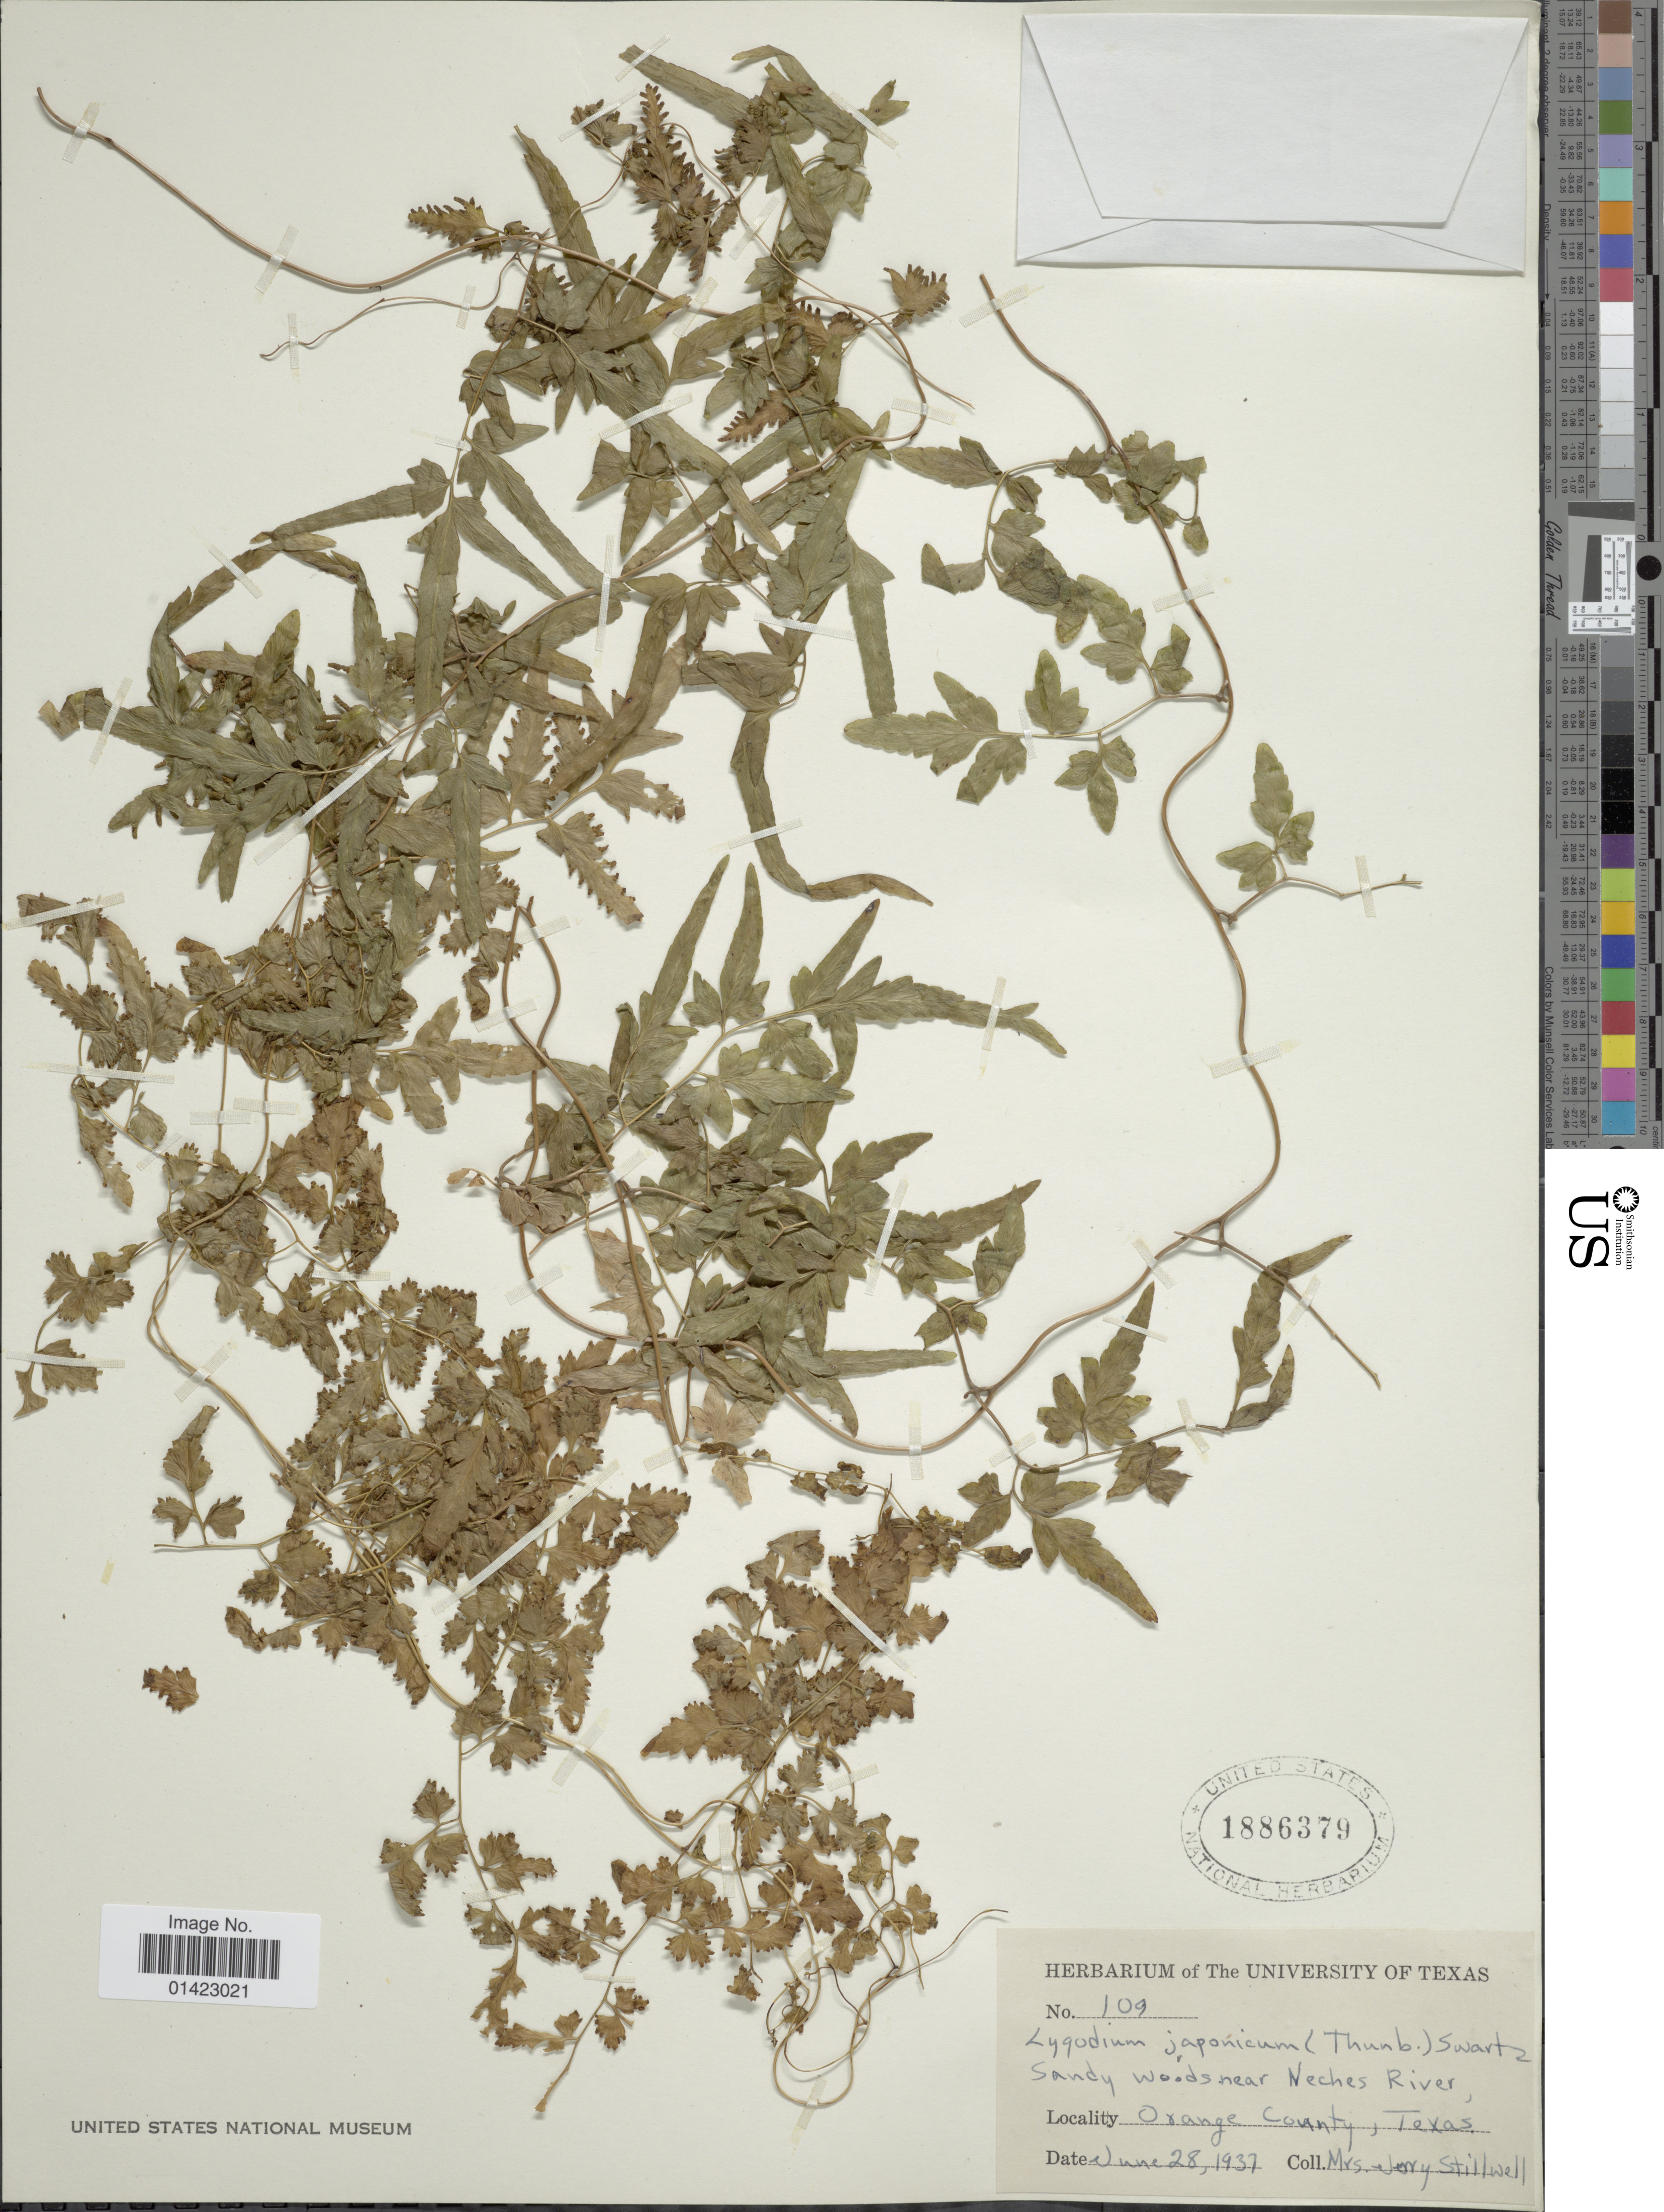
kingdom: Plantae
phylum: Tracheophyta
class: Polypodiopsida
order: Schizaeales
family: Lygodiaceae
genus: Lygodium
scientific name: Lygodium japonicum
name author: (Thunb.) Sw.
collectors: J. Stillwell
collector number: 109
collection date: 1937-06-28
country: United States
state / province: Texas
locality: Orange County, Texas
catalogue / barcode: US 1886379